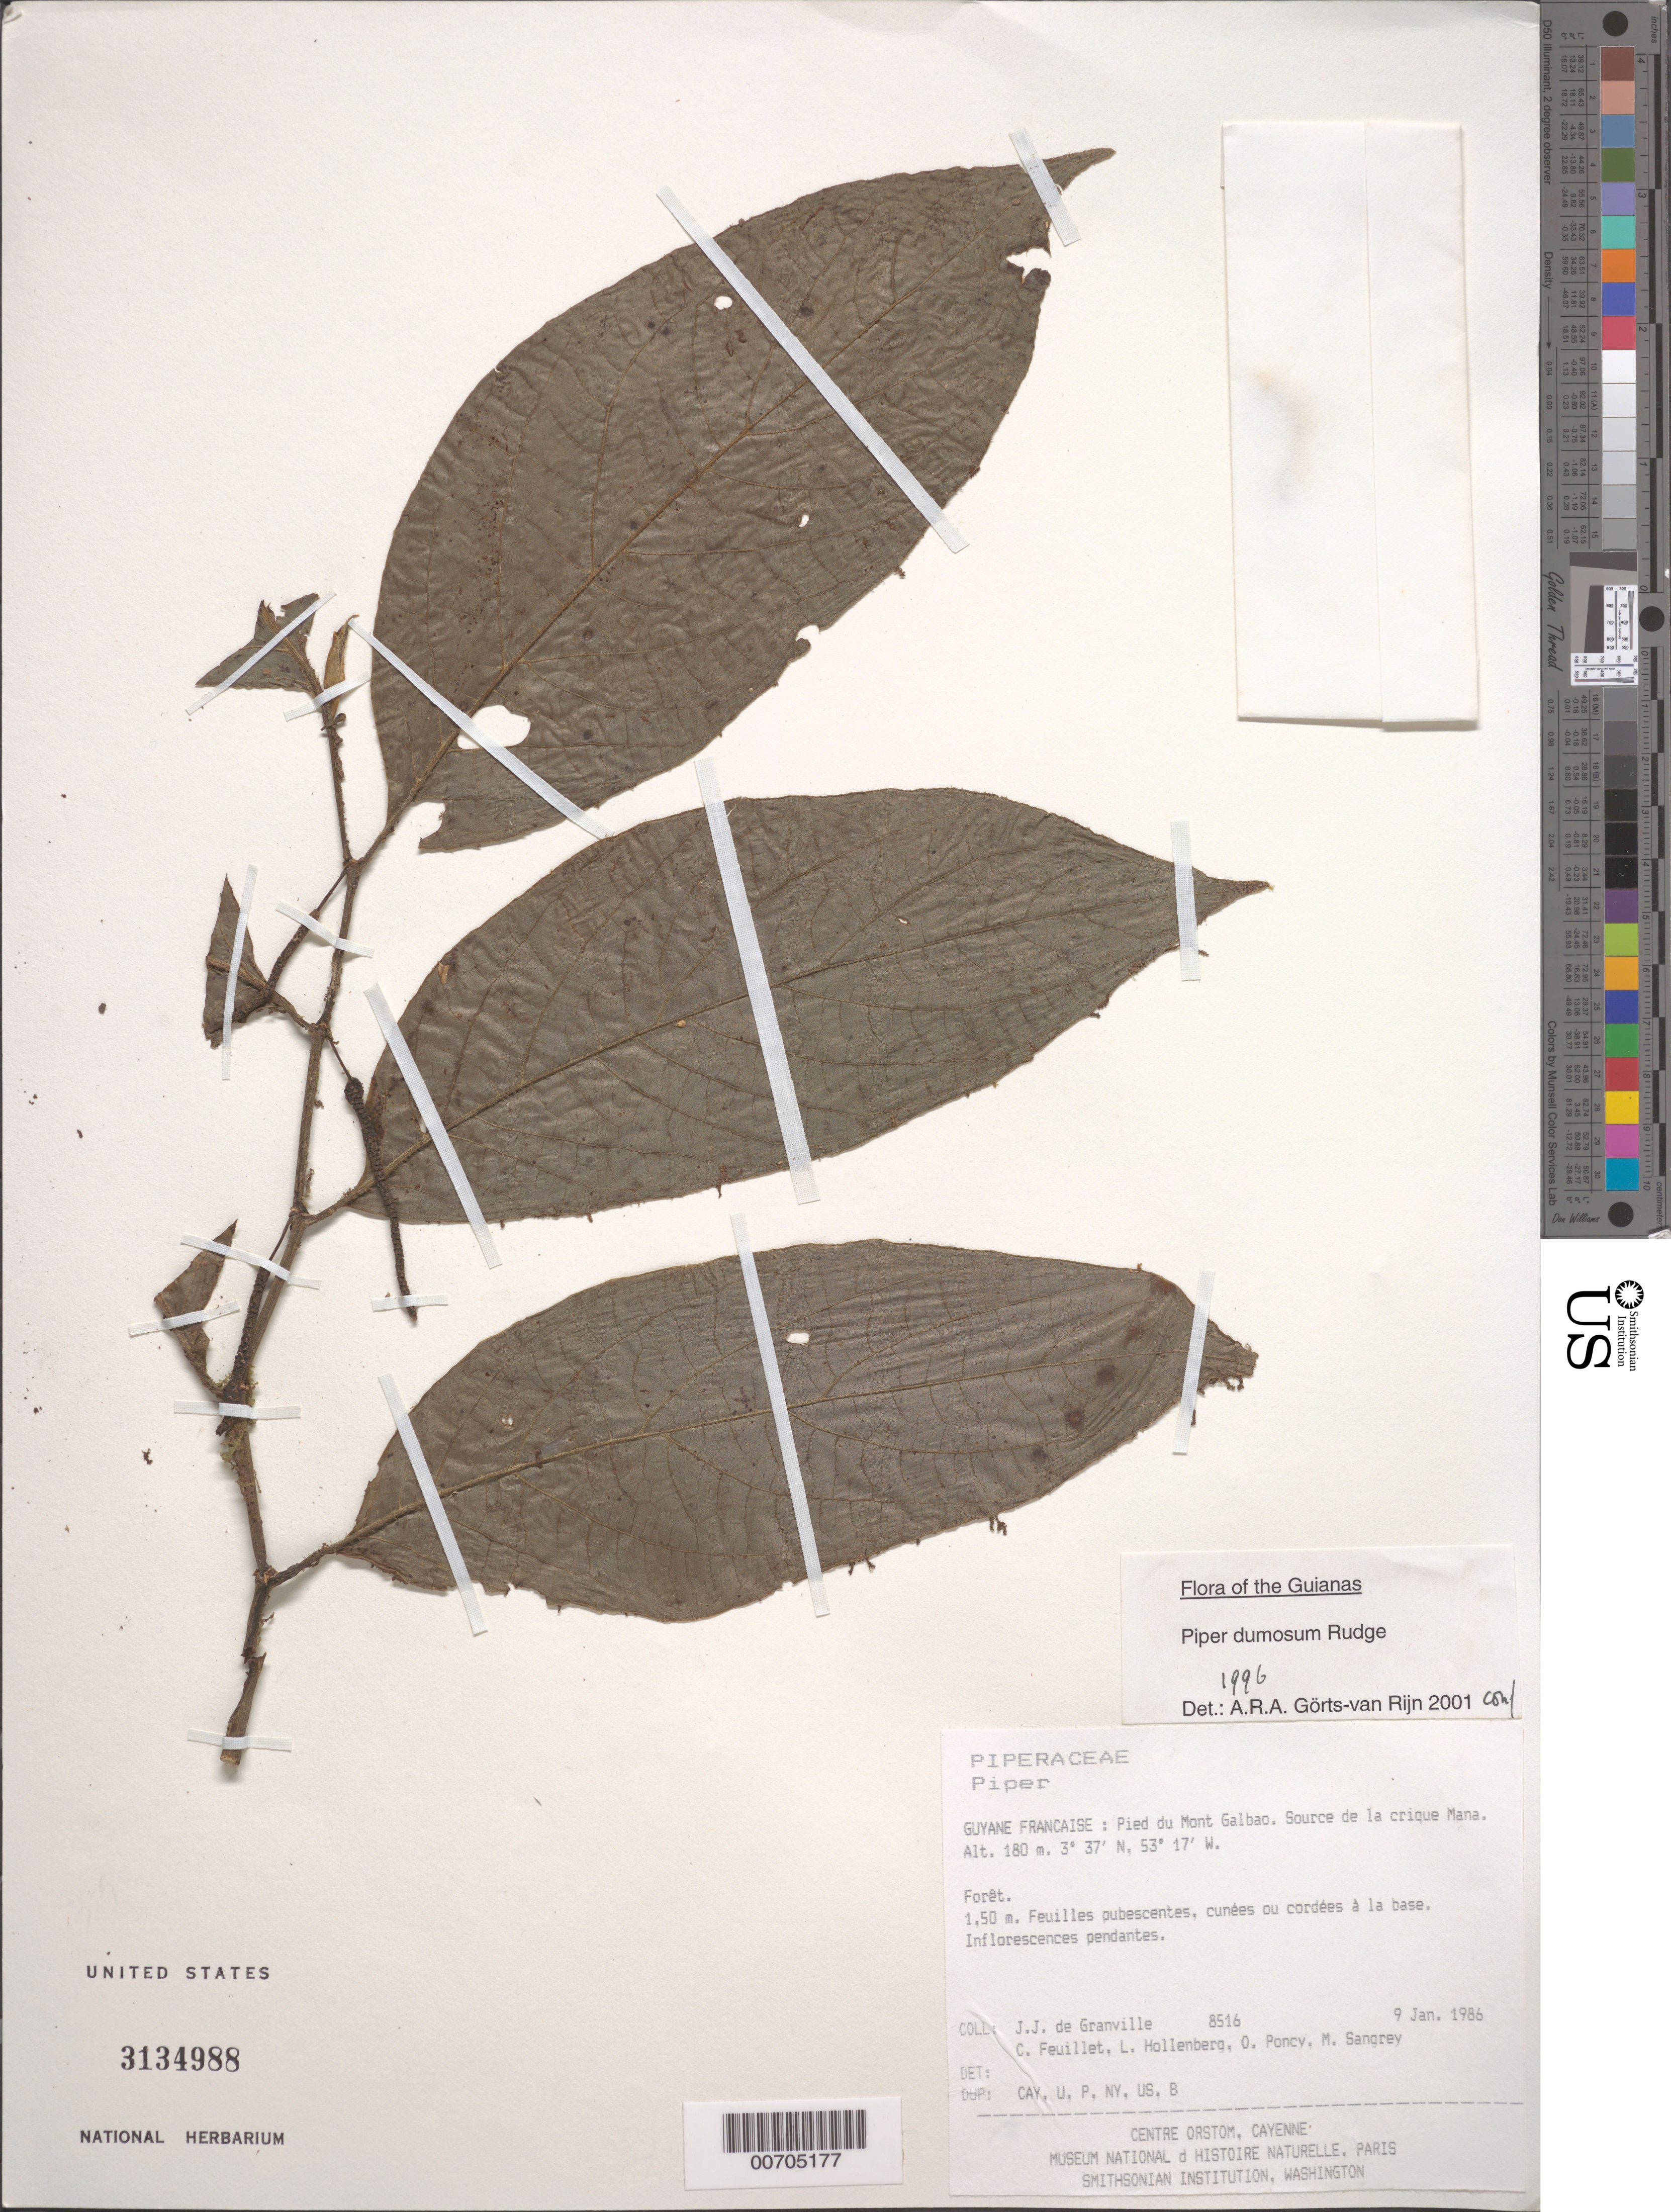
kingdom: Plantae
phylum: Tracheophyta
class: Magnoliopsida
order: Piperales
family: Piperaceae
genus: Piper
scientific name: Piper dumosum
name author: Rudge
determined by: Görts-van Rijn, A. R. A.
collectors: J.-J. de Granville, C. Feuillet, L. Hollenberg, O. Poncy & M. S. Sangrey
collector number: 8516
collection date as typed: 9-Jan-86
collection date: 1986-01-09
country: French Guiana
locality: Pied du Mont Galbao. Source de la crique Mana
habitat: Forêt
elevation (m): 180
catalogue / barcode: US 3134988